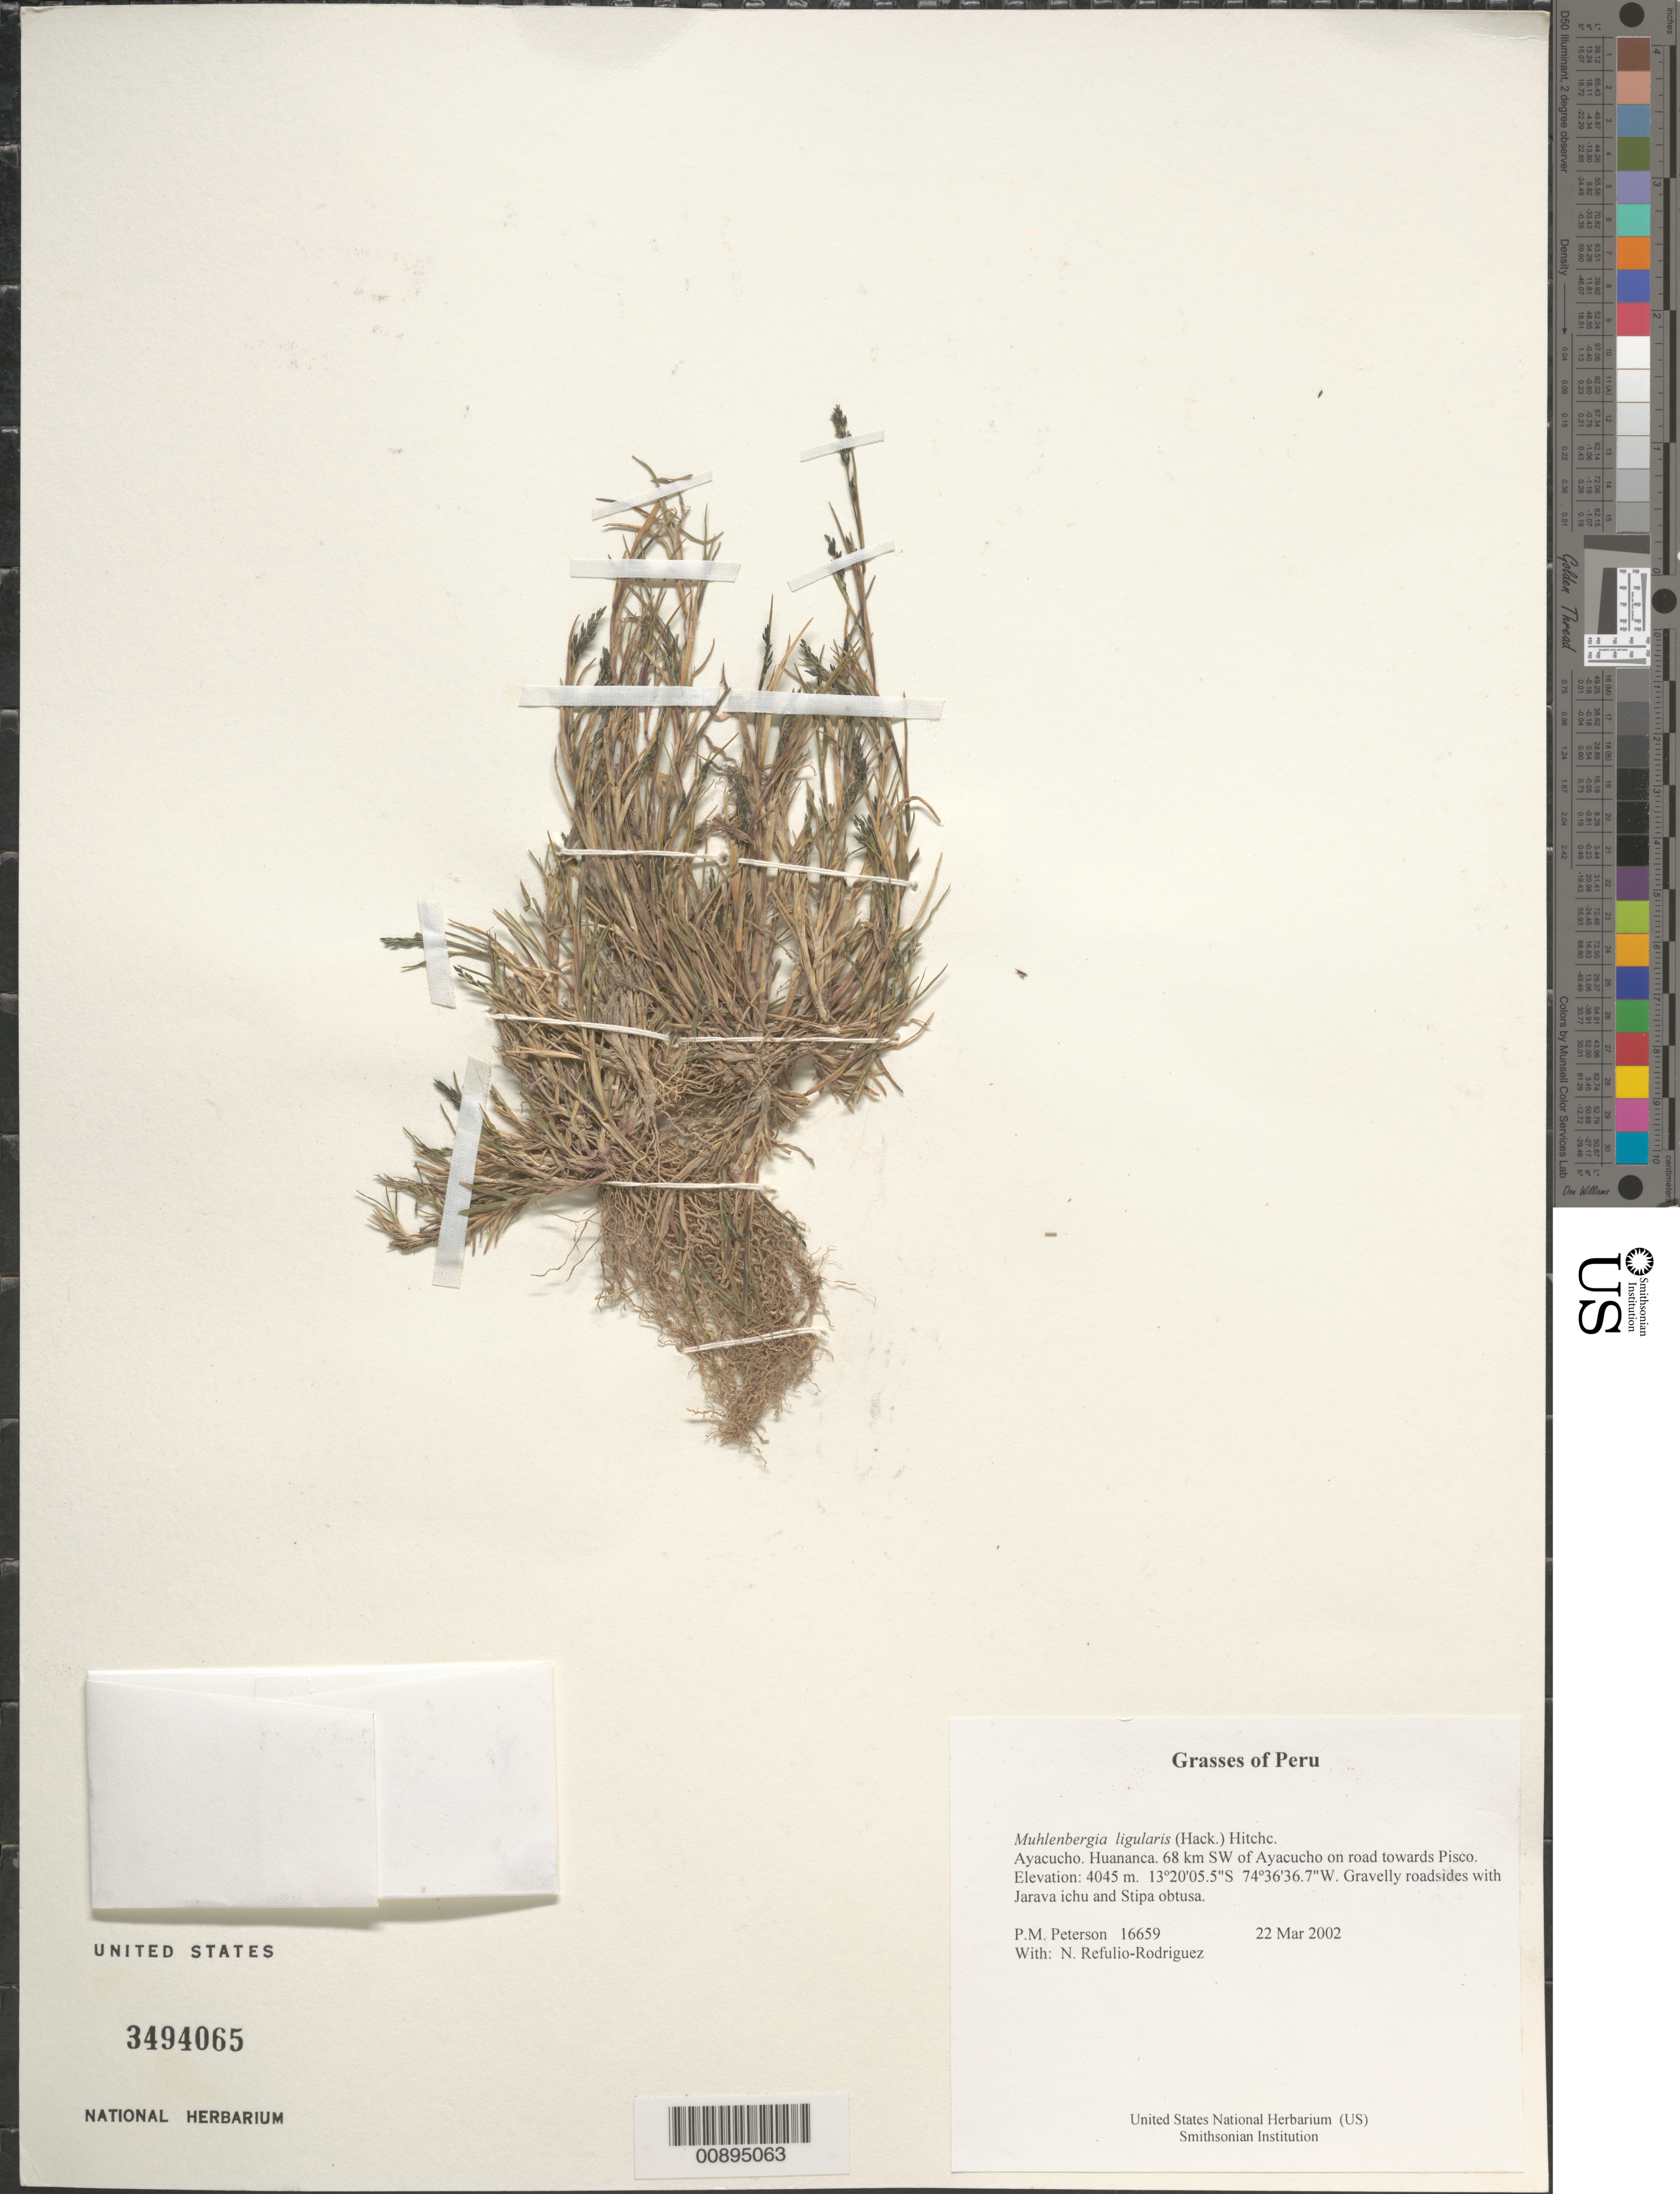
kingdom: Plantae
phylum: Tracheophyta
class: Liliopsida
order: Poales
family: Poaceae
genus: Muhlenbergia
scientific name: Muhlenbergia ligularis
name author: (Hack.) Hitchc.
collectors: P. M. Peterson & N. Refulio-Rodríguez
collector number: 16659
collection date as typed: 22 Mar 2002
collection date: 2002-03-22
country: Peru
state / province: Ayacucho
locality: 68 km SW of Ayacucho on road towards Pisco.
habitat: Gravelly roadsides with ~Jarava ichu~ and ~Stipa obtusa~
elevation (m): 4045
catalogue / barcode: US 3494065